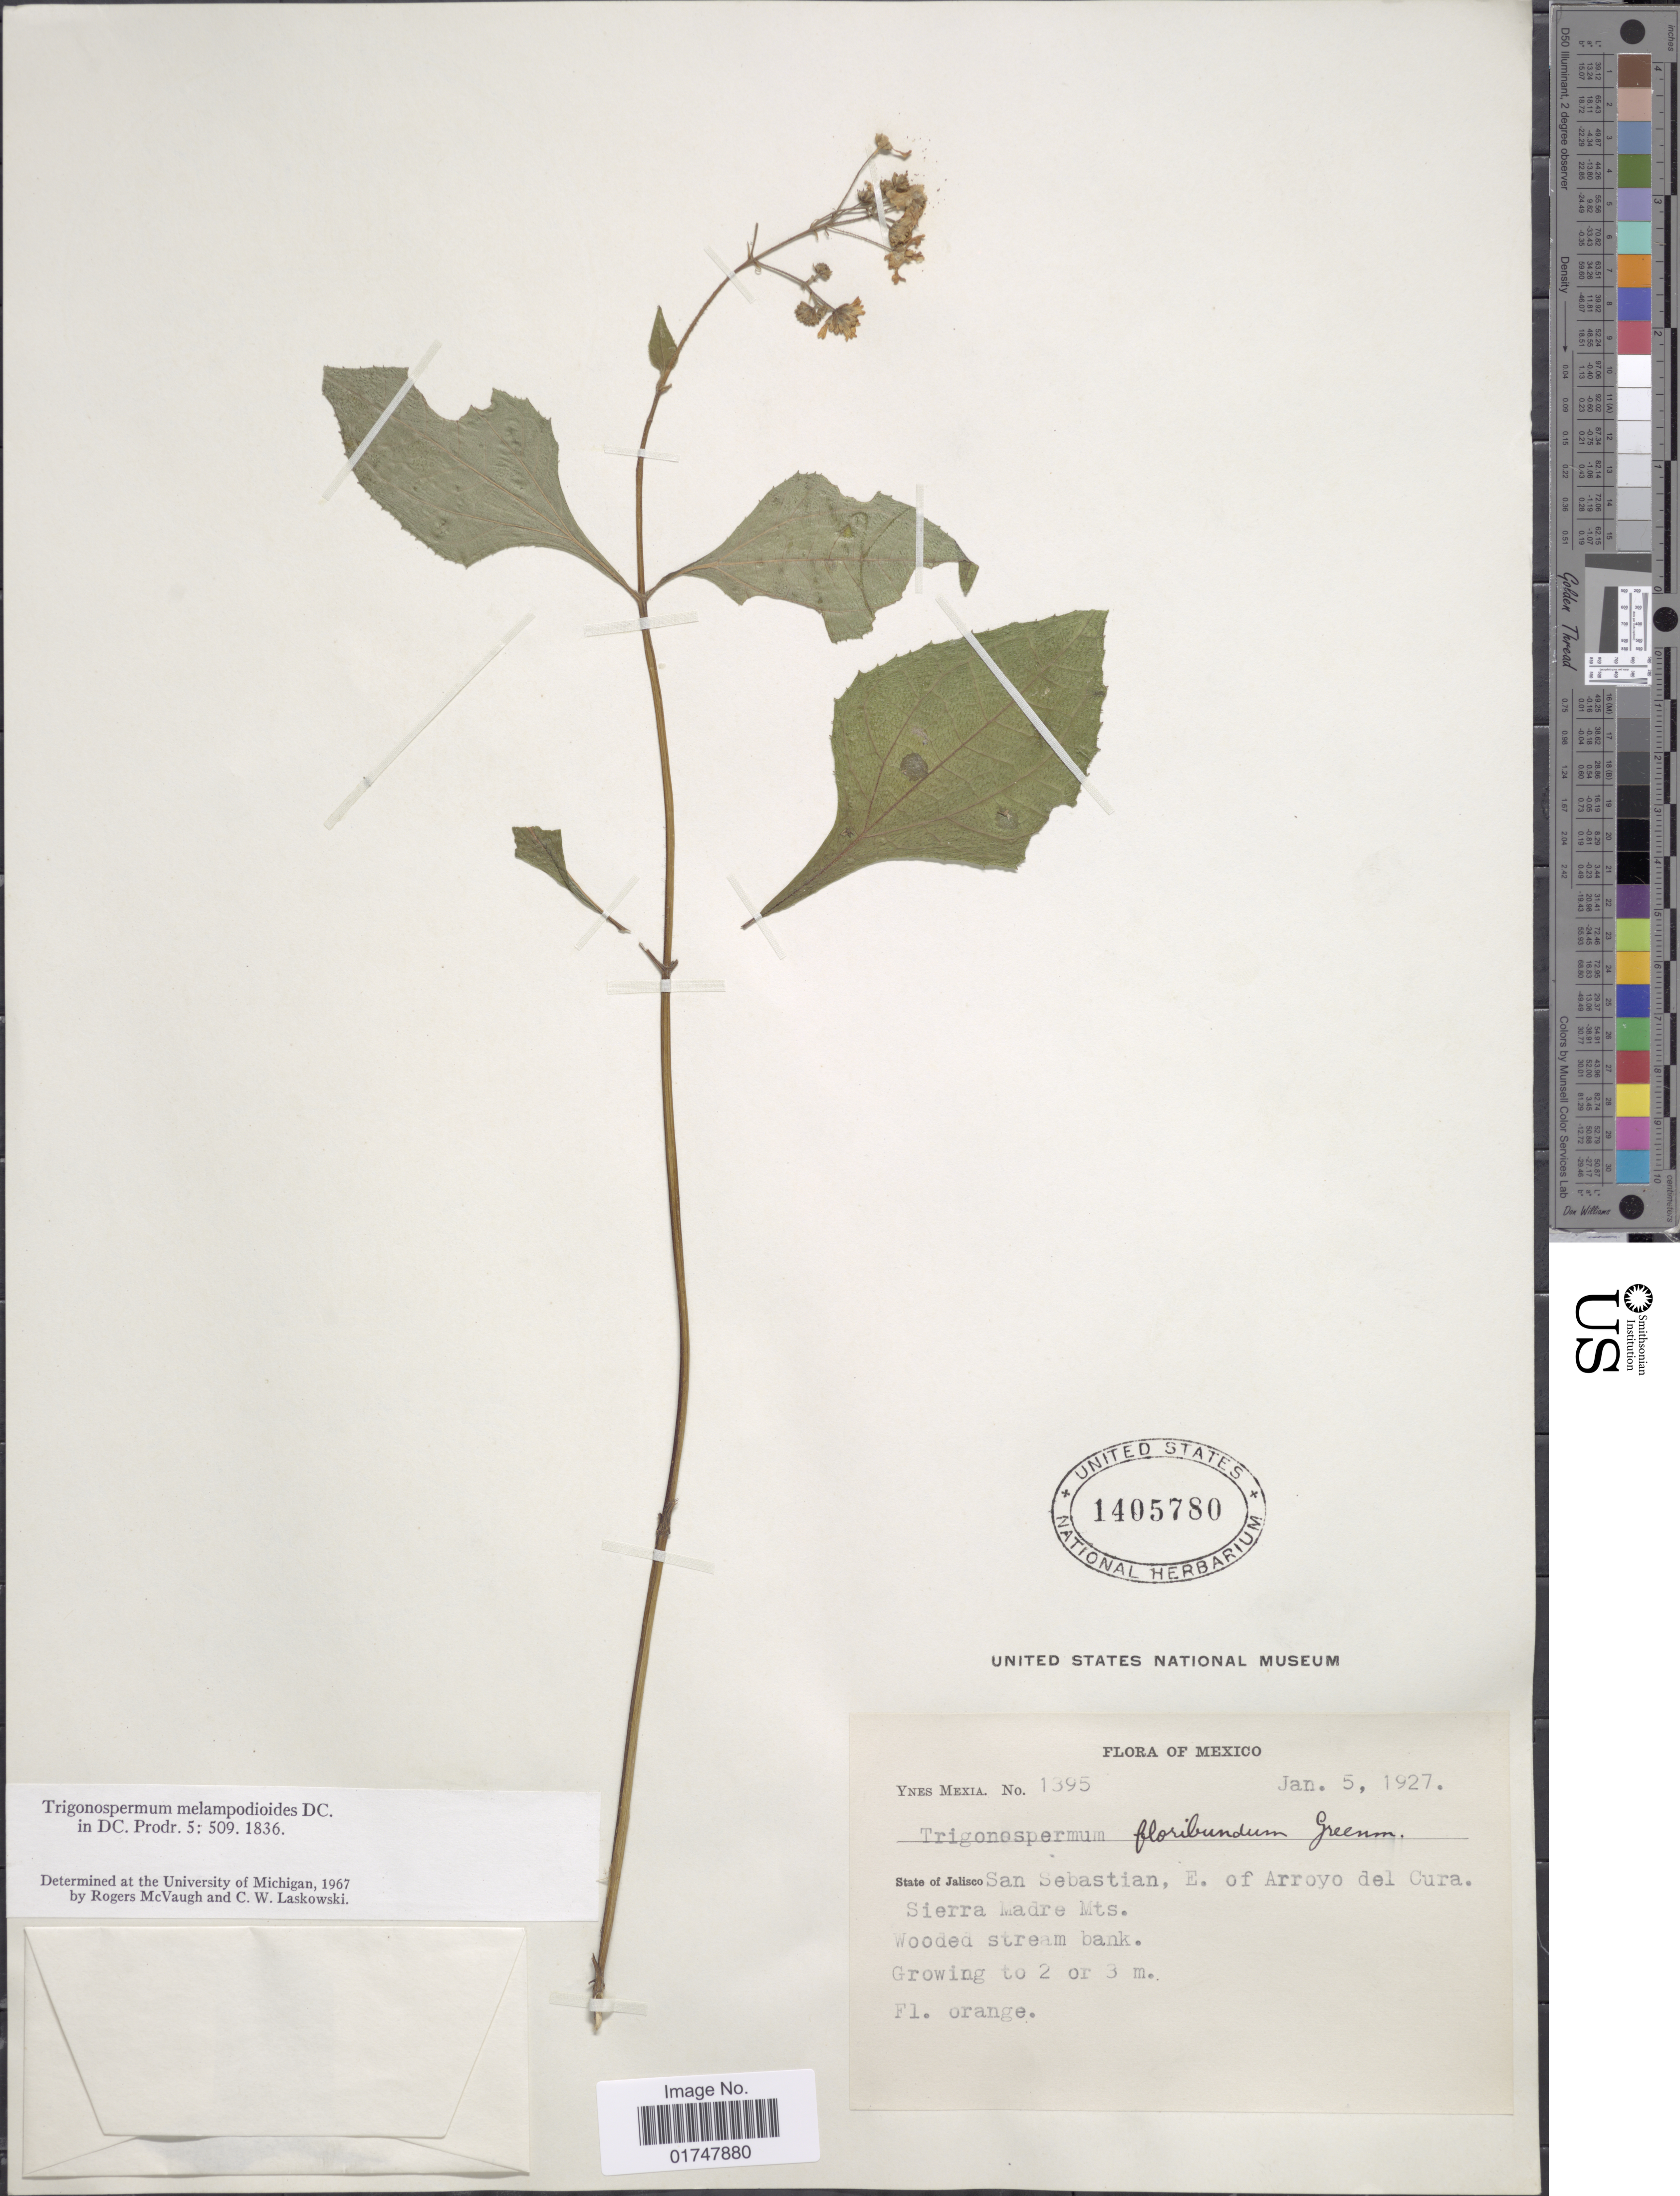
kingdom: Plantae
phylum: Tracheophyta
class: Magnoliopsida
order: Asterales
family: Asteraceae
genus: Trigonospermum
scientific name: Trigonospermum melampodioides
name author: DC.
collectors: Y. Mexia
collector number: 1395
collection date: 1927-01-05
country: Mexico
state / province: Jalisco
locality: San Sabastian, E. of Arroyo del Cura. Sierra Madre Mts.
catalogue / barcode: US 1405780